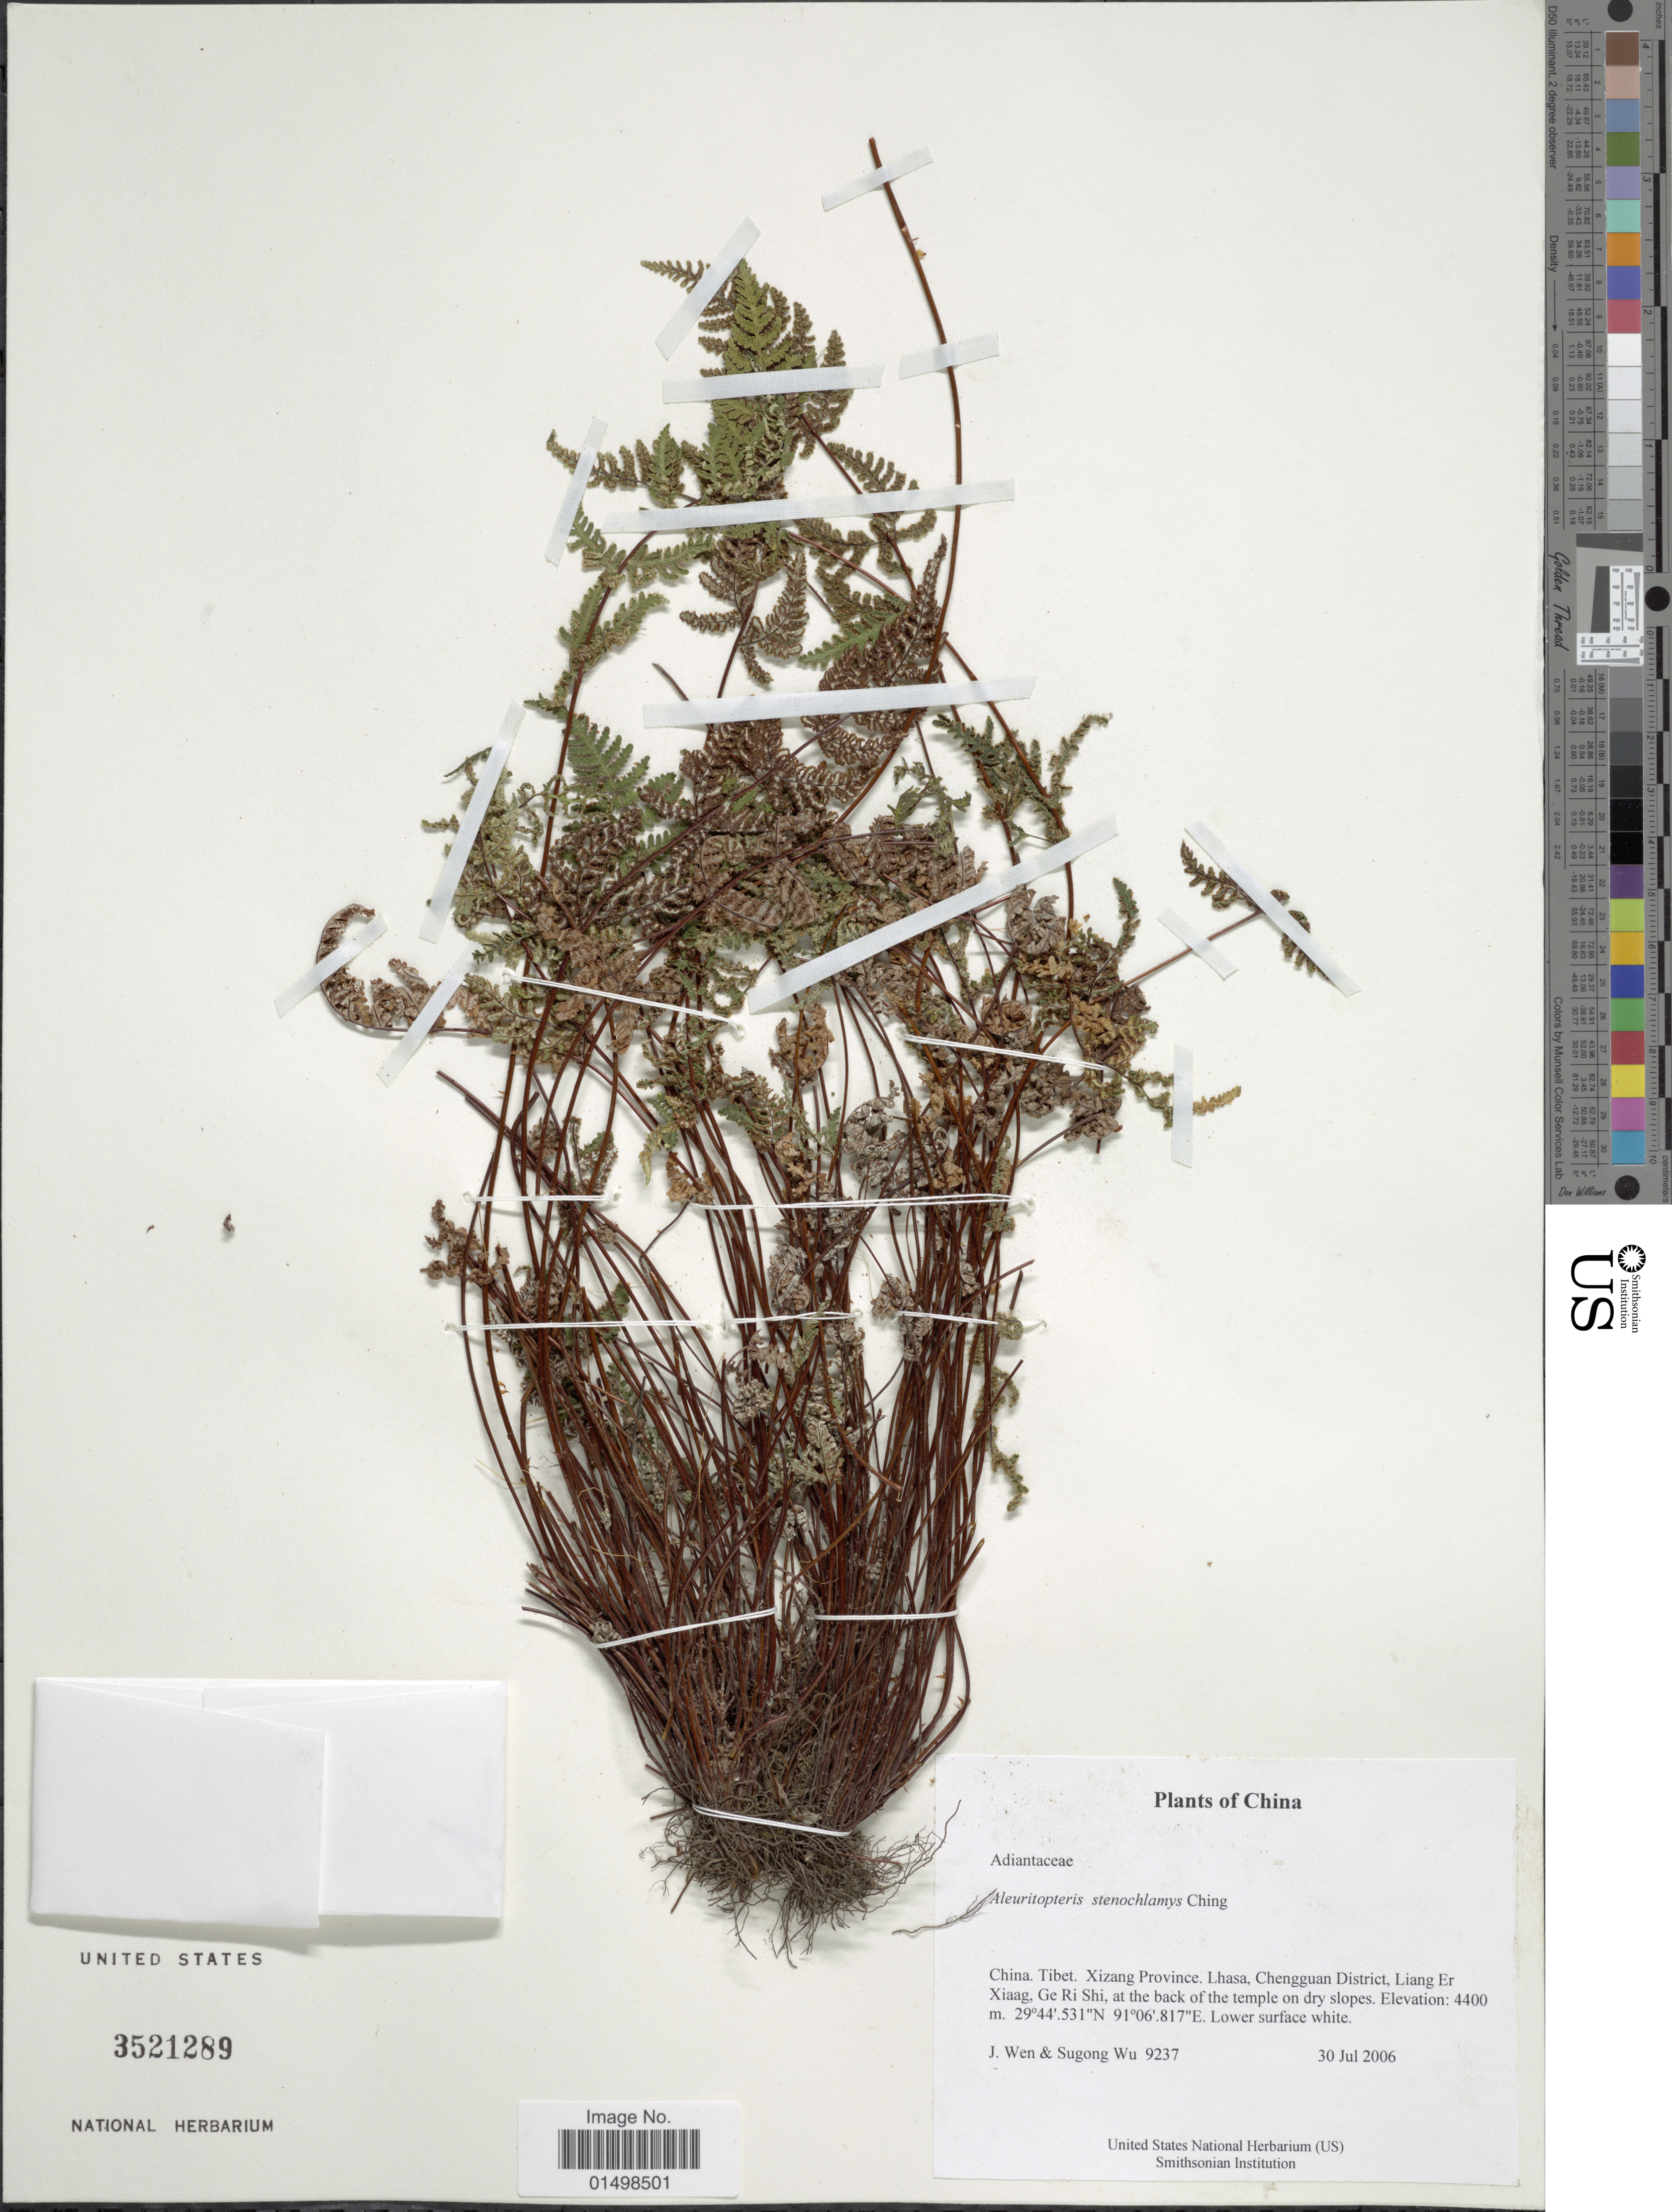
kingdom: Plantae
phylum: Tracheophyta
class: Polypodiopsida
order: Polypodiales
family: Pteridaceae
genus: Aleuritopteris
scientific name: Aleuritopteris stenochlamys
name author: Ching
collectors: J. Wen & Sugong Wu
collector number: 9237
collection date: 2006-07-30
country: China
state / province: Xizang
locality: China. Tibet. Xizang Province. Lhasa, Chengguan District, Liang Er Xiaag, Ge Ri Shi, at the back of the temple on dry slopes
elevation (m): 4400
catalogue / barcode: US 3521289